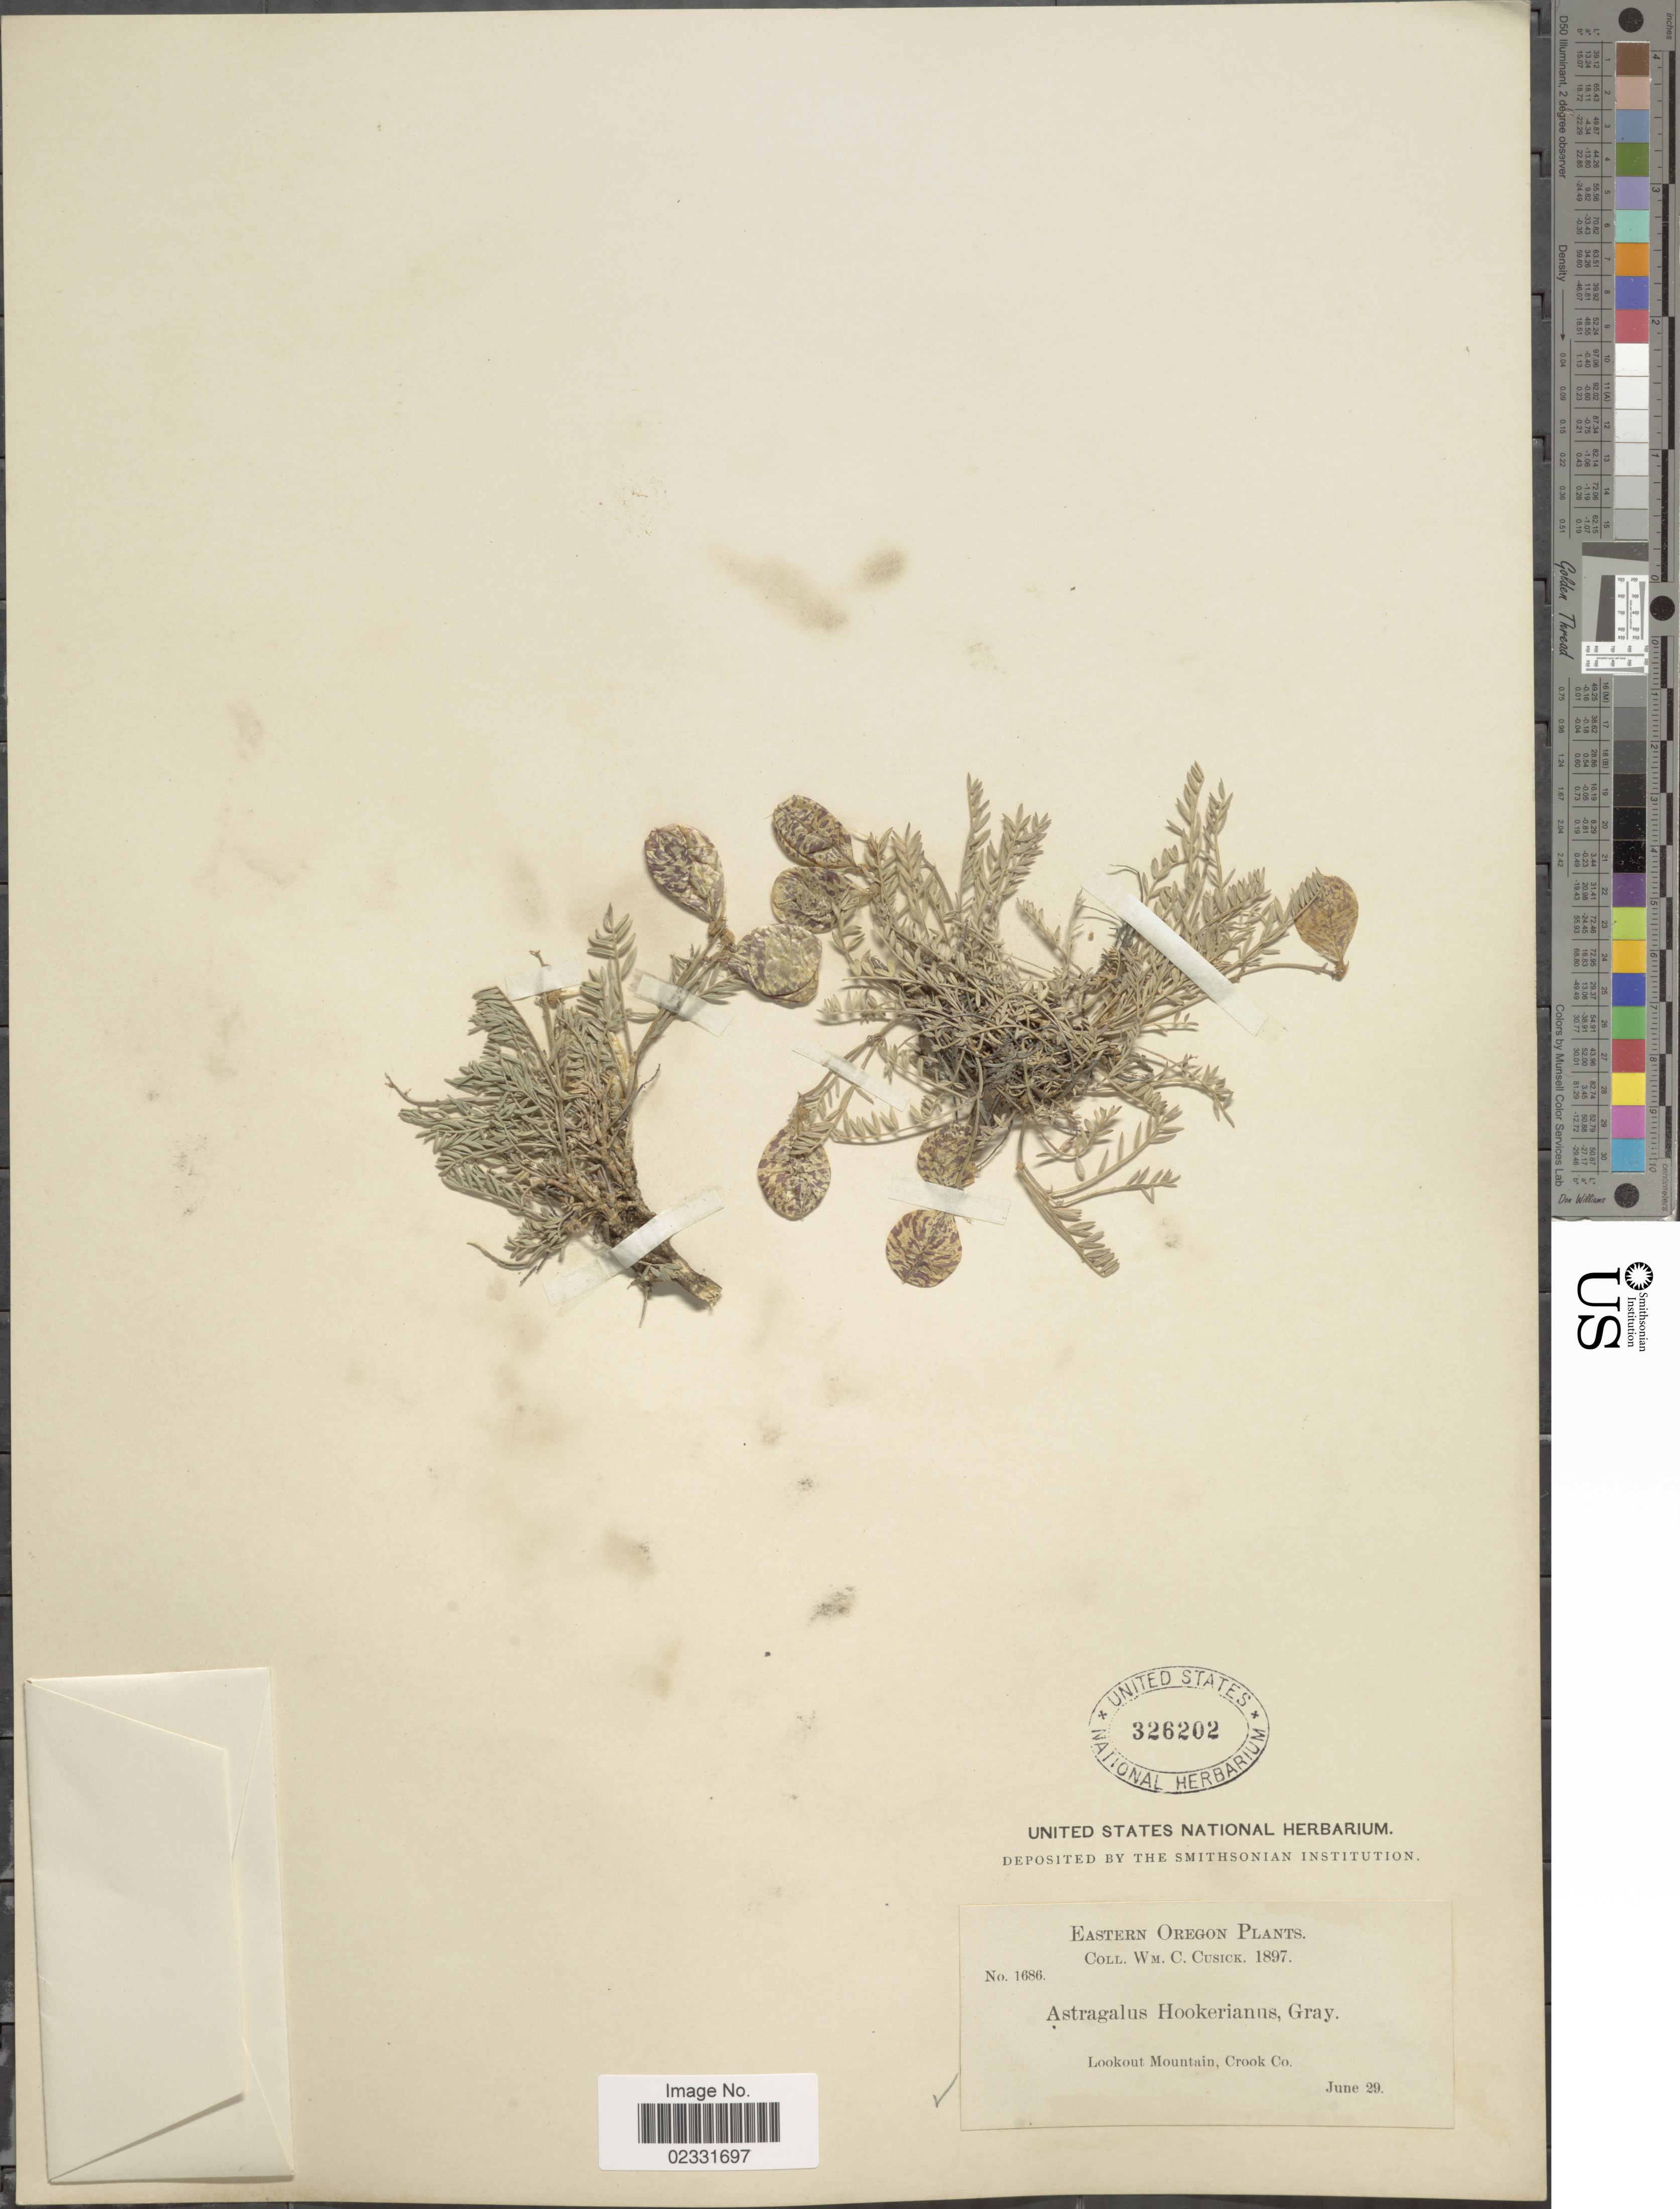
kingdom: Plantae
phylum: Tracheophyta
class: Magnoliopsida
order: Fabales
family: Fabaceae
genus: Astragalus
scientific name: Astragalus hookerianus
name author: D. Dietr.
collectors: W. C. Cusick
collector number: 1686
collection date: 1897-06-29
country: United States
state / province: Oregon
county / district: Crook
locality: Eastern Oregon, Lookout Mountain, Crook Co.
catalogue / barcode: US 326202